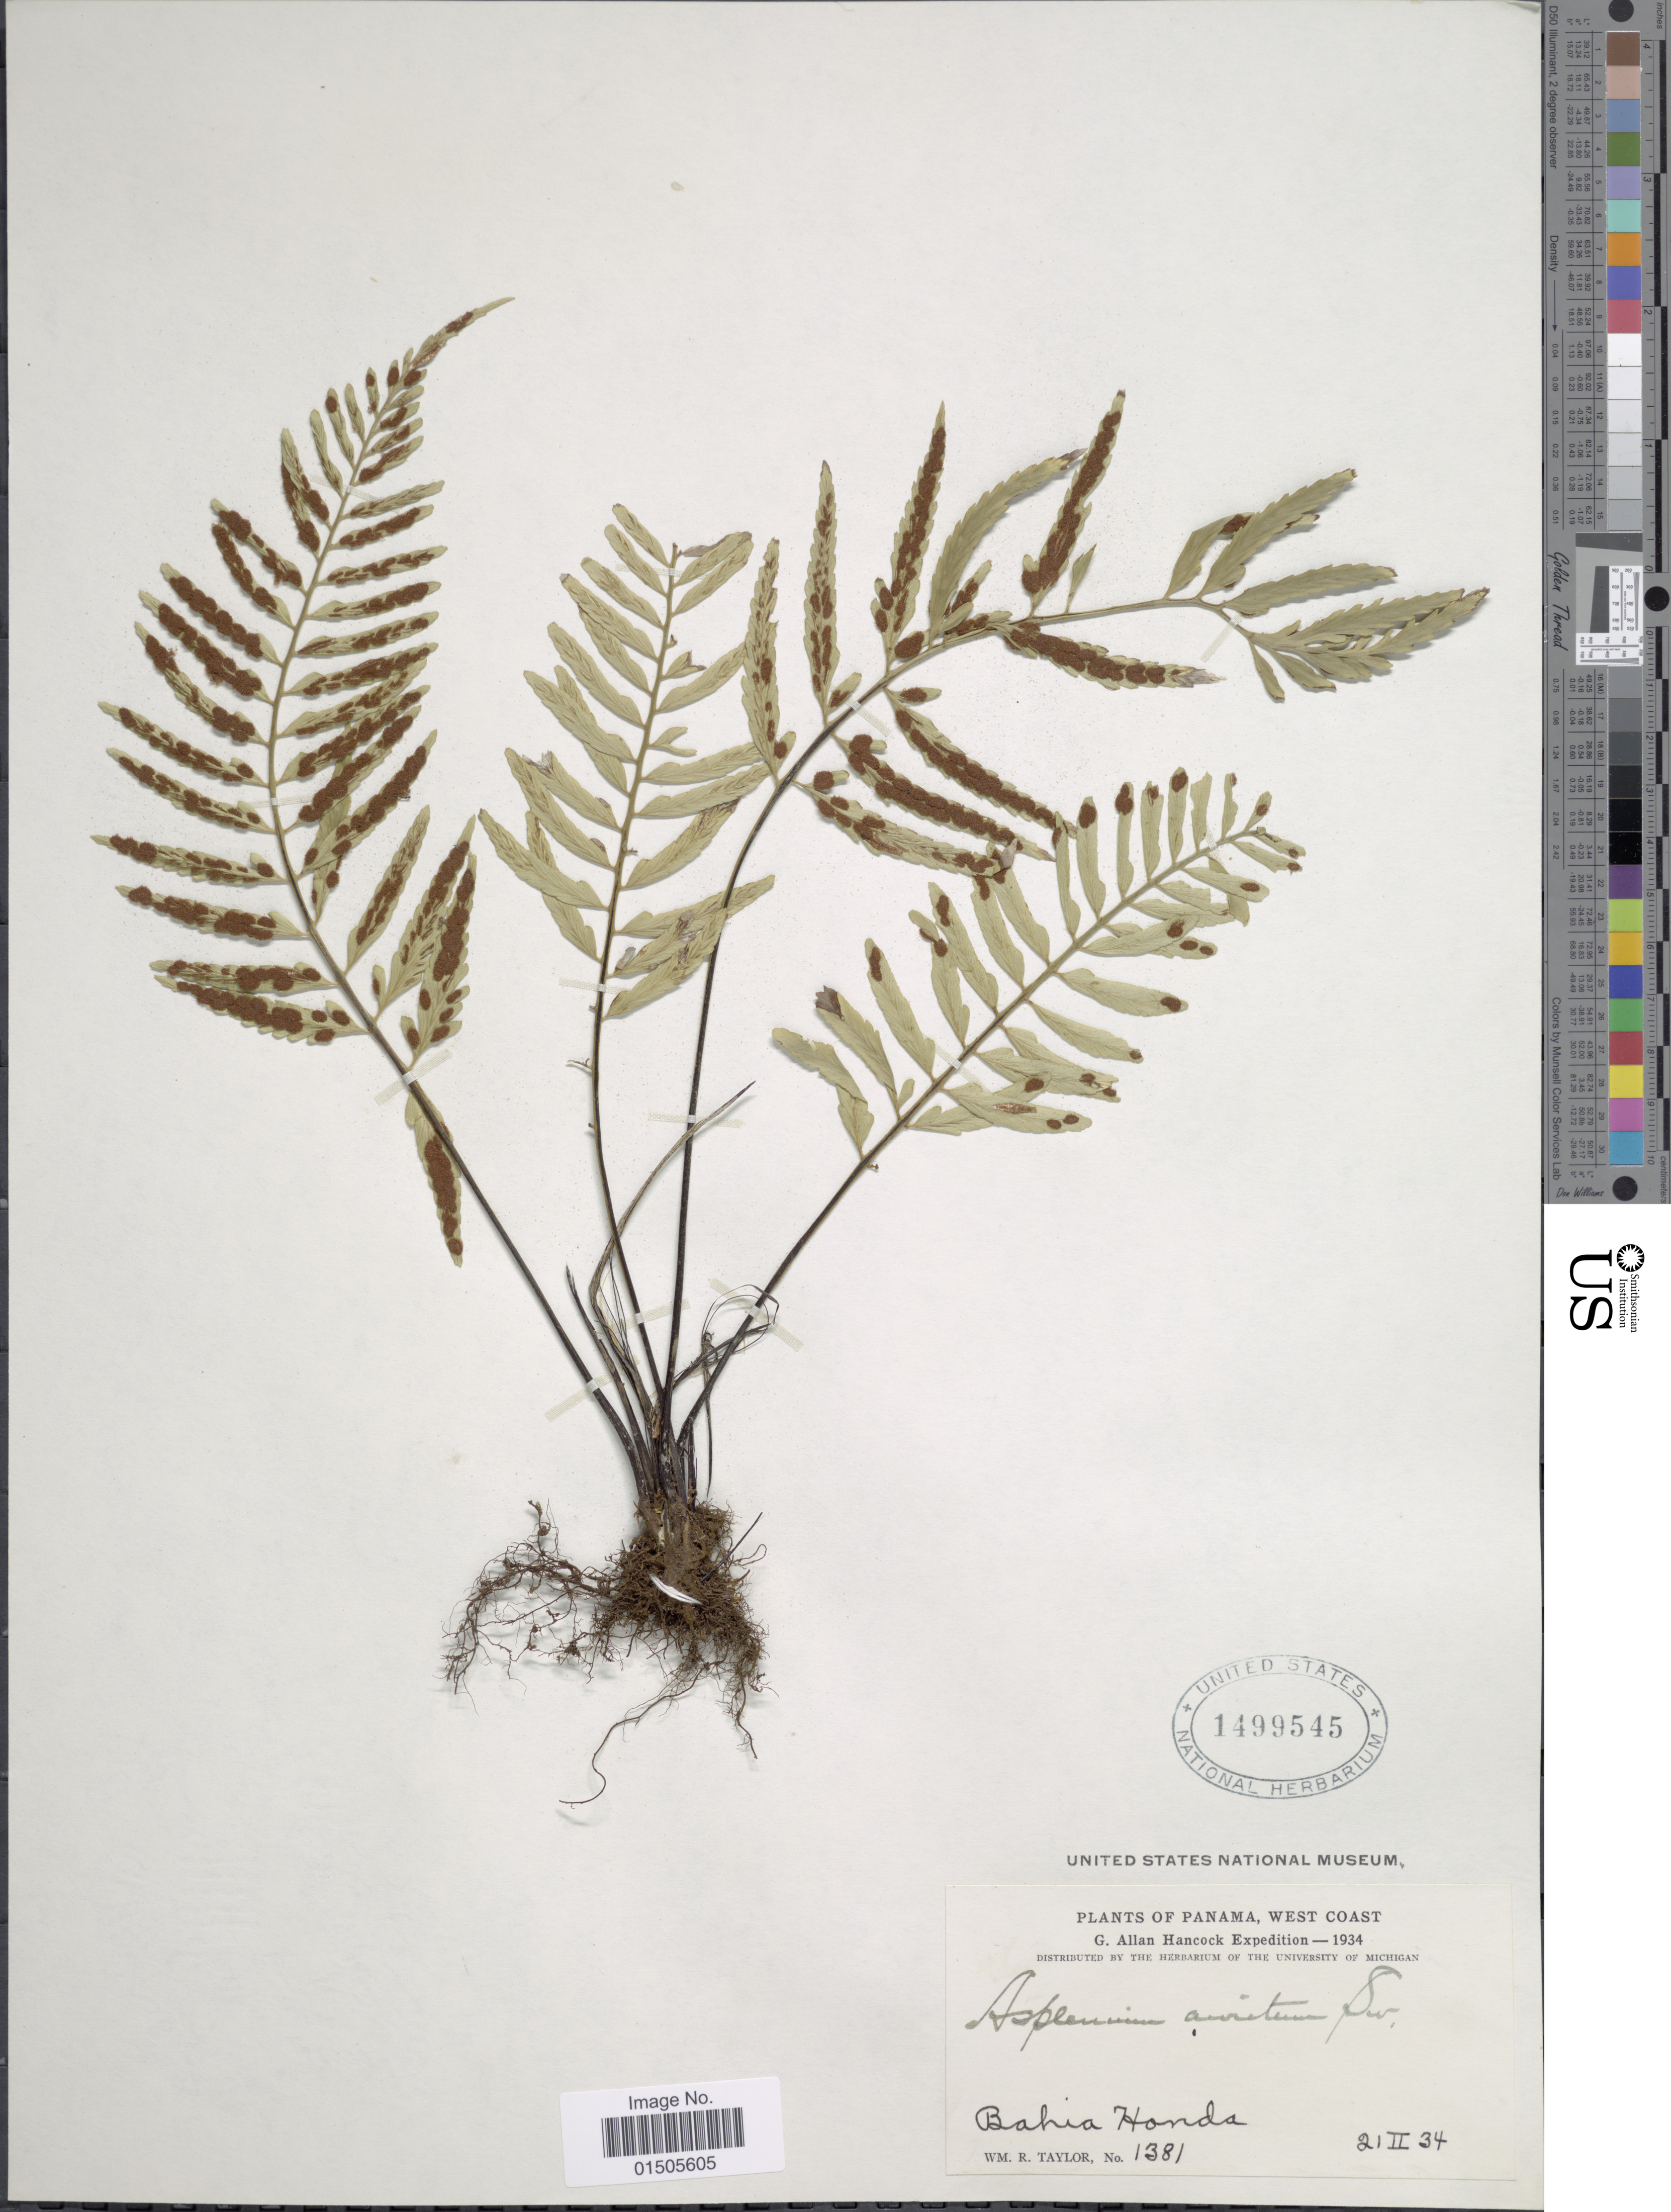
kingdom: Plantae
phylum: Tracheophyta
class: Polypodiopsida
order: Polypodiales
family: Aspleniaceae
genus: Asplenium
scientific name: Asplenium auritum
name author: Sw.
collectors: W. R. Taylor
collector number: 1381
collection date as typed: Transcribed d/m/y: 21/3/34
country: Panama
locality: West Coast, Bahia Honda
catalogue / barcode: US 1499545